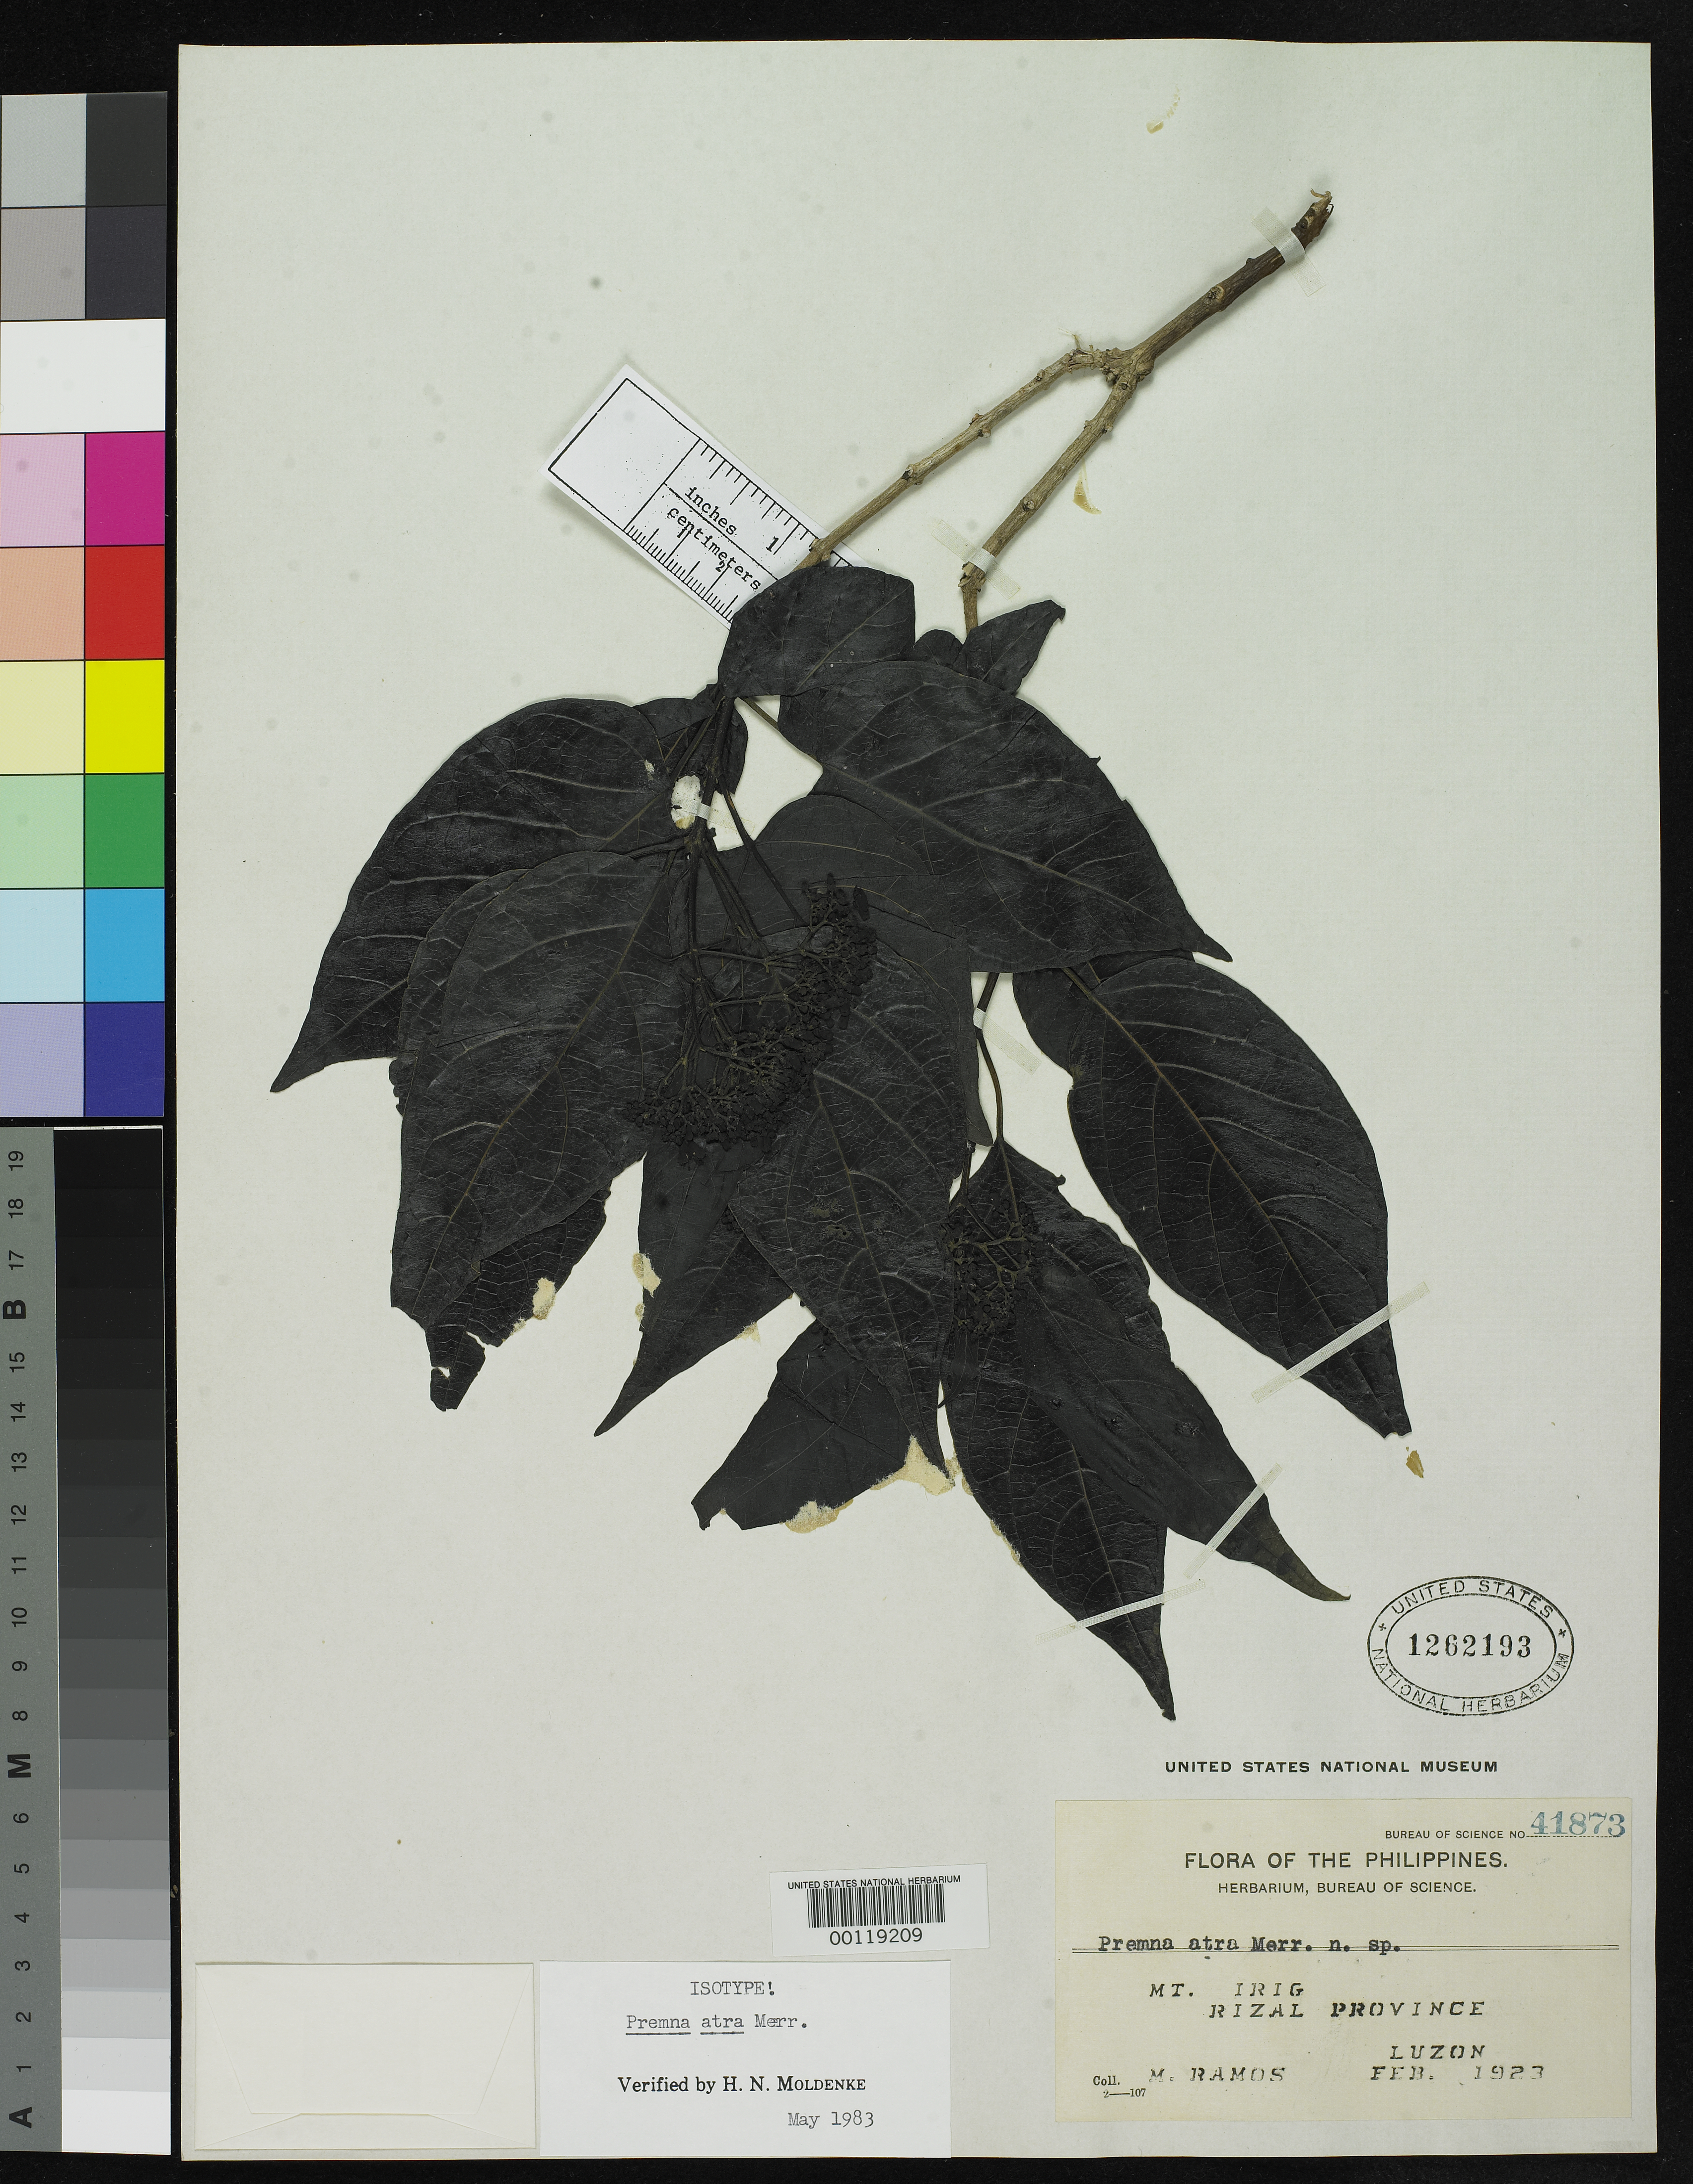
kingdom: Plantae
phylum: Tracheophyta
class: Magnoliopsida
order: Lamiales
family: Lamiaceae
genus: Premna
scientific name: Premna atra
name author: Merr.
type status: Isotype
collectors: M. Ramos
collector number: Bur. Sci. 41873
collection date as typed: Feb 1923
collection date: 1923-02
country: Philippines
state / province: Bicol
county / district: Camarines Norte / Camarines Sur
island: Luzon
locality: Mt. Iriga.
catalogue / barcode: US 1262193